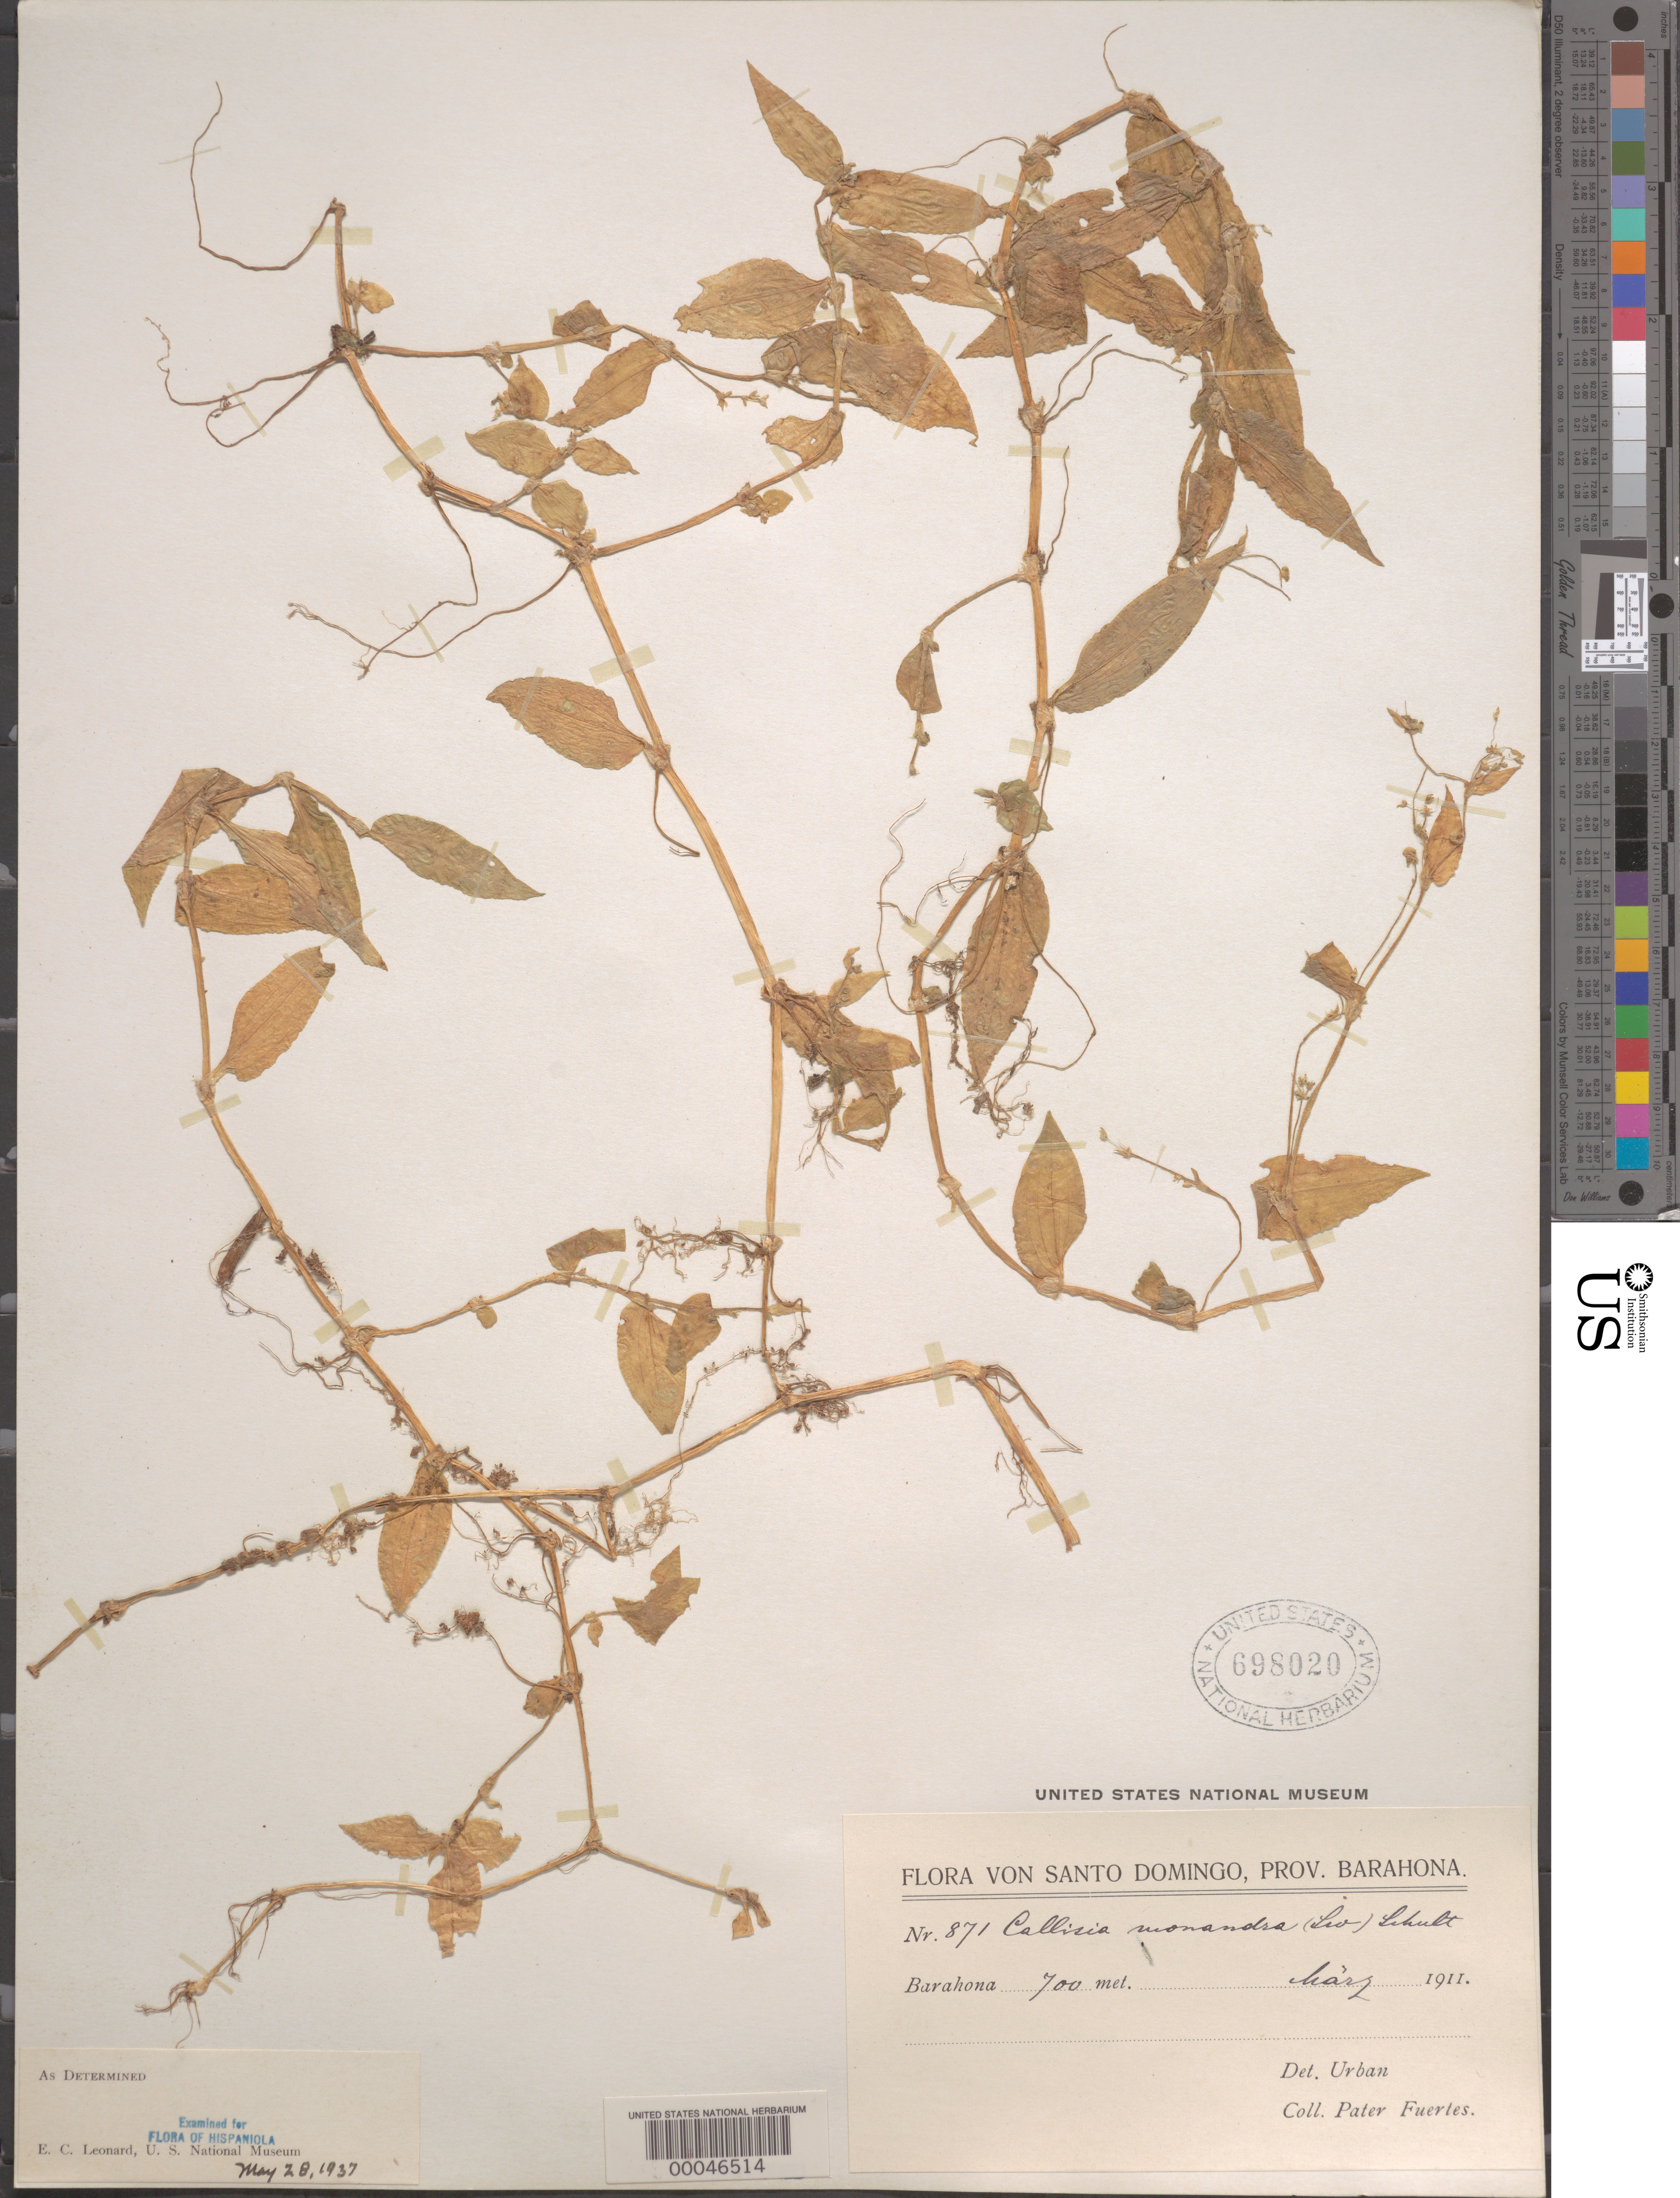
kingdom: Plantae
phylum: Tracheophyta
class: Liliopsida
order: Commelinales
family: Commelinaceae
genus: Callisia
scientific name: Callisia monandra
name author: (Sw.) Schult. & Schult. f.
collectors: M. D. Fuertes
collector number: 871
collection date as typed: Mar 1911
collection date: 1911-03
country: Dominican Republic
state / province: Barahona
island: Hispaniola Island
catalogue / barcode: US 698020